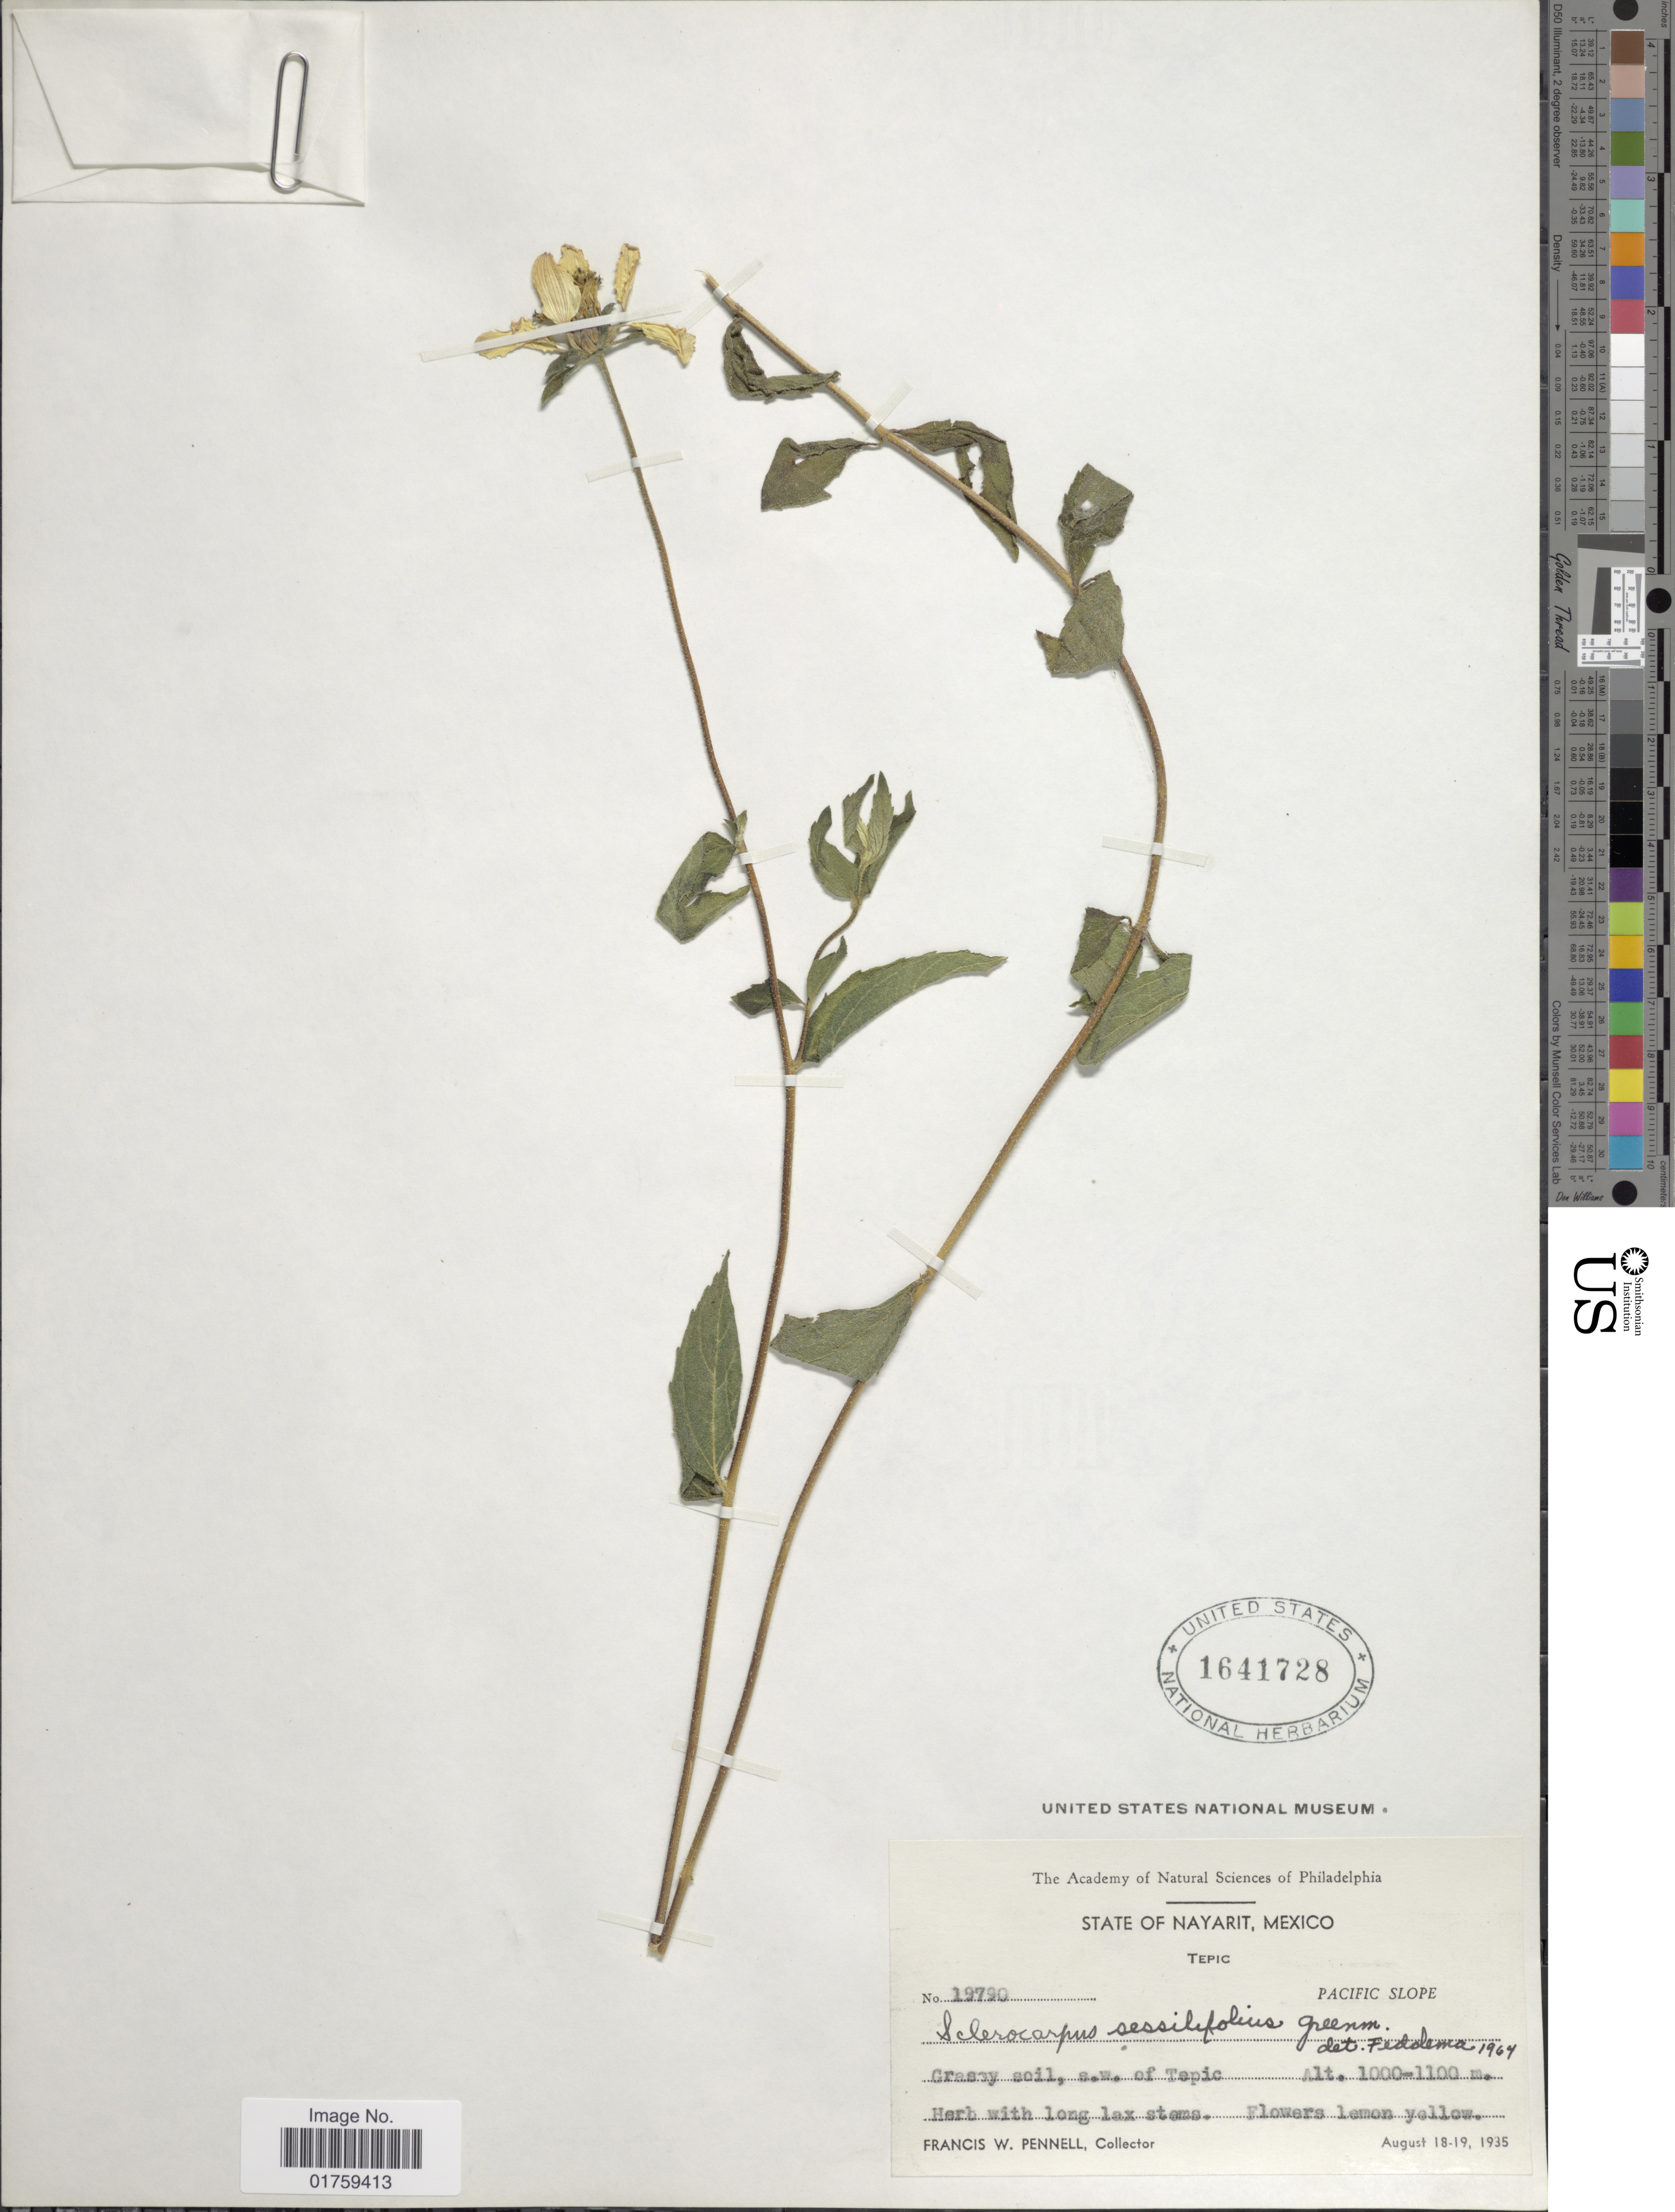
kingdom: Plantae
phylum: Tracheophyta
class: Magnoliopsida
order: Asterales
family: Asteraceae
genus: Sclerocarpus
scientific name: Sclerocarpus sessilifolius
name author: Greenm.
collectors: F. W. Pennell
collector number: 19790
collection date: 1935-08-18/1935-08-19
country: Mexico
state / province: Nayarit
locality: State of Nayarit. Tepic. Pacific slope. s. w. of Tepic.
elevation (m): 1000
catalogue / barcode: US 1641728